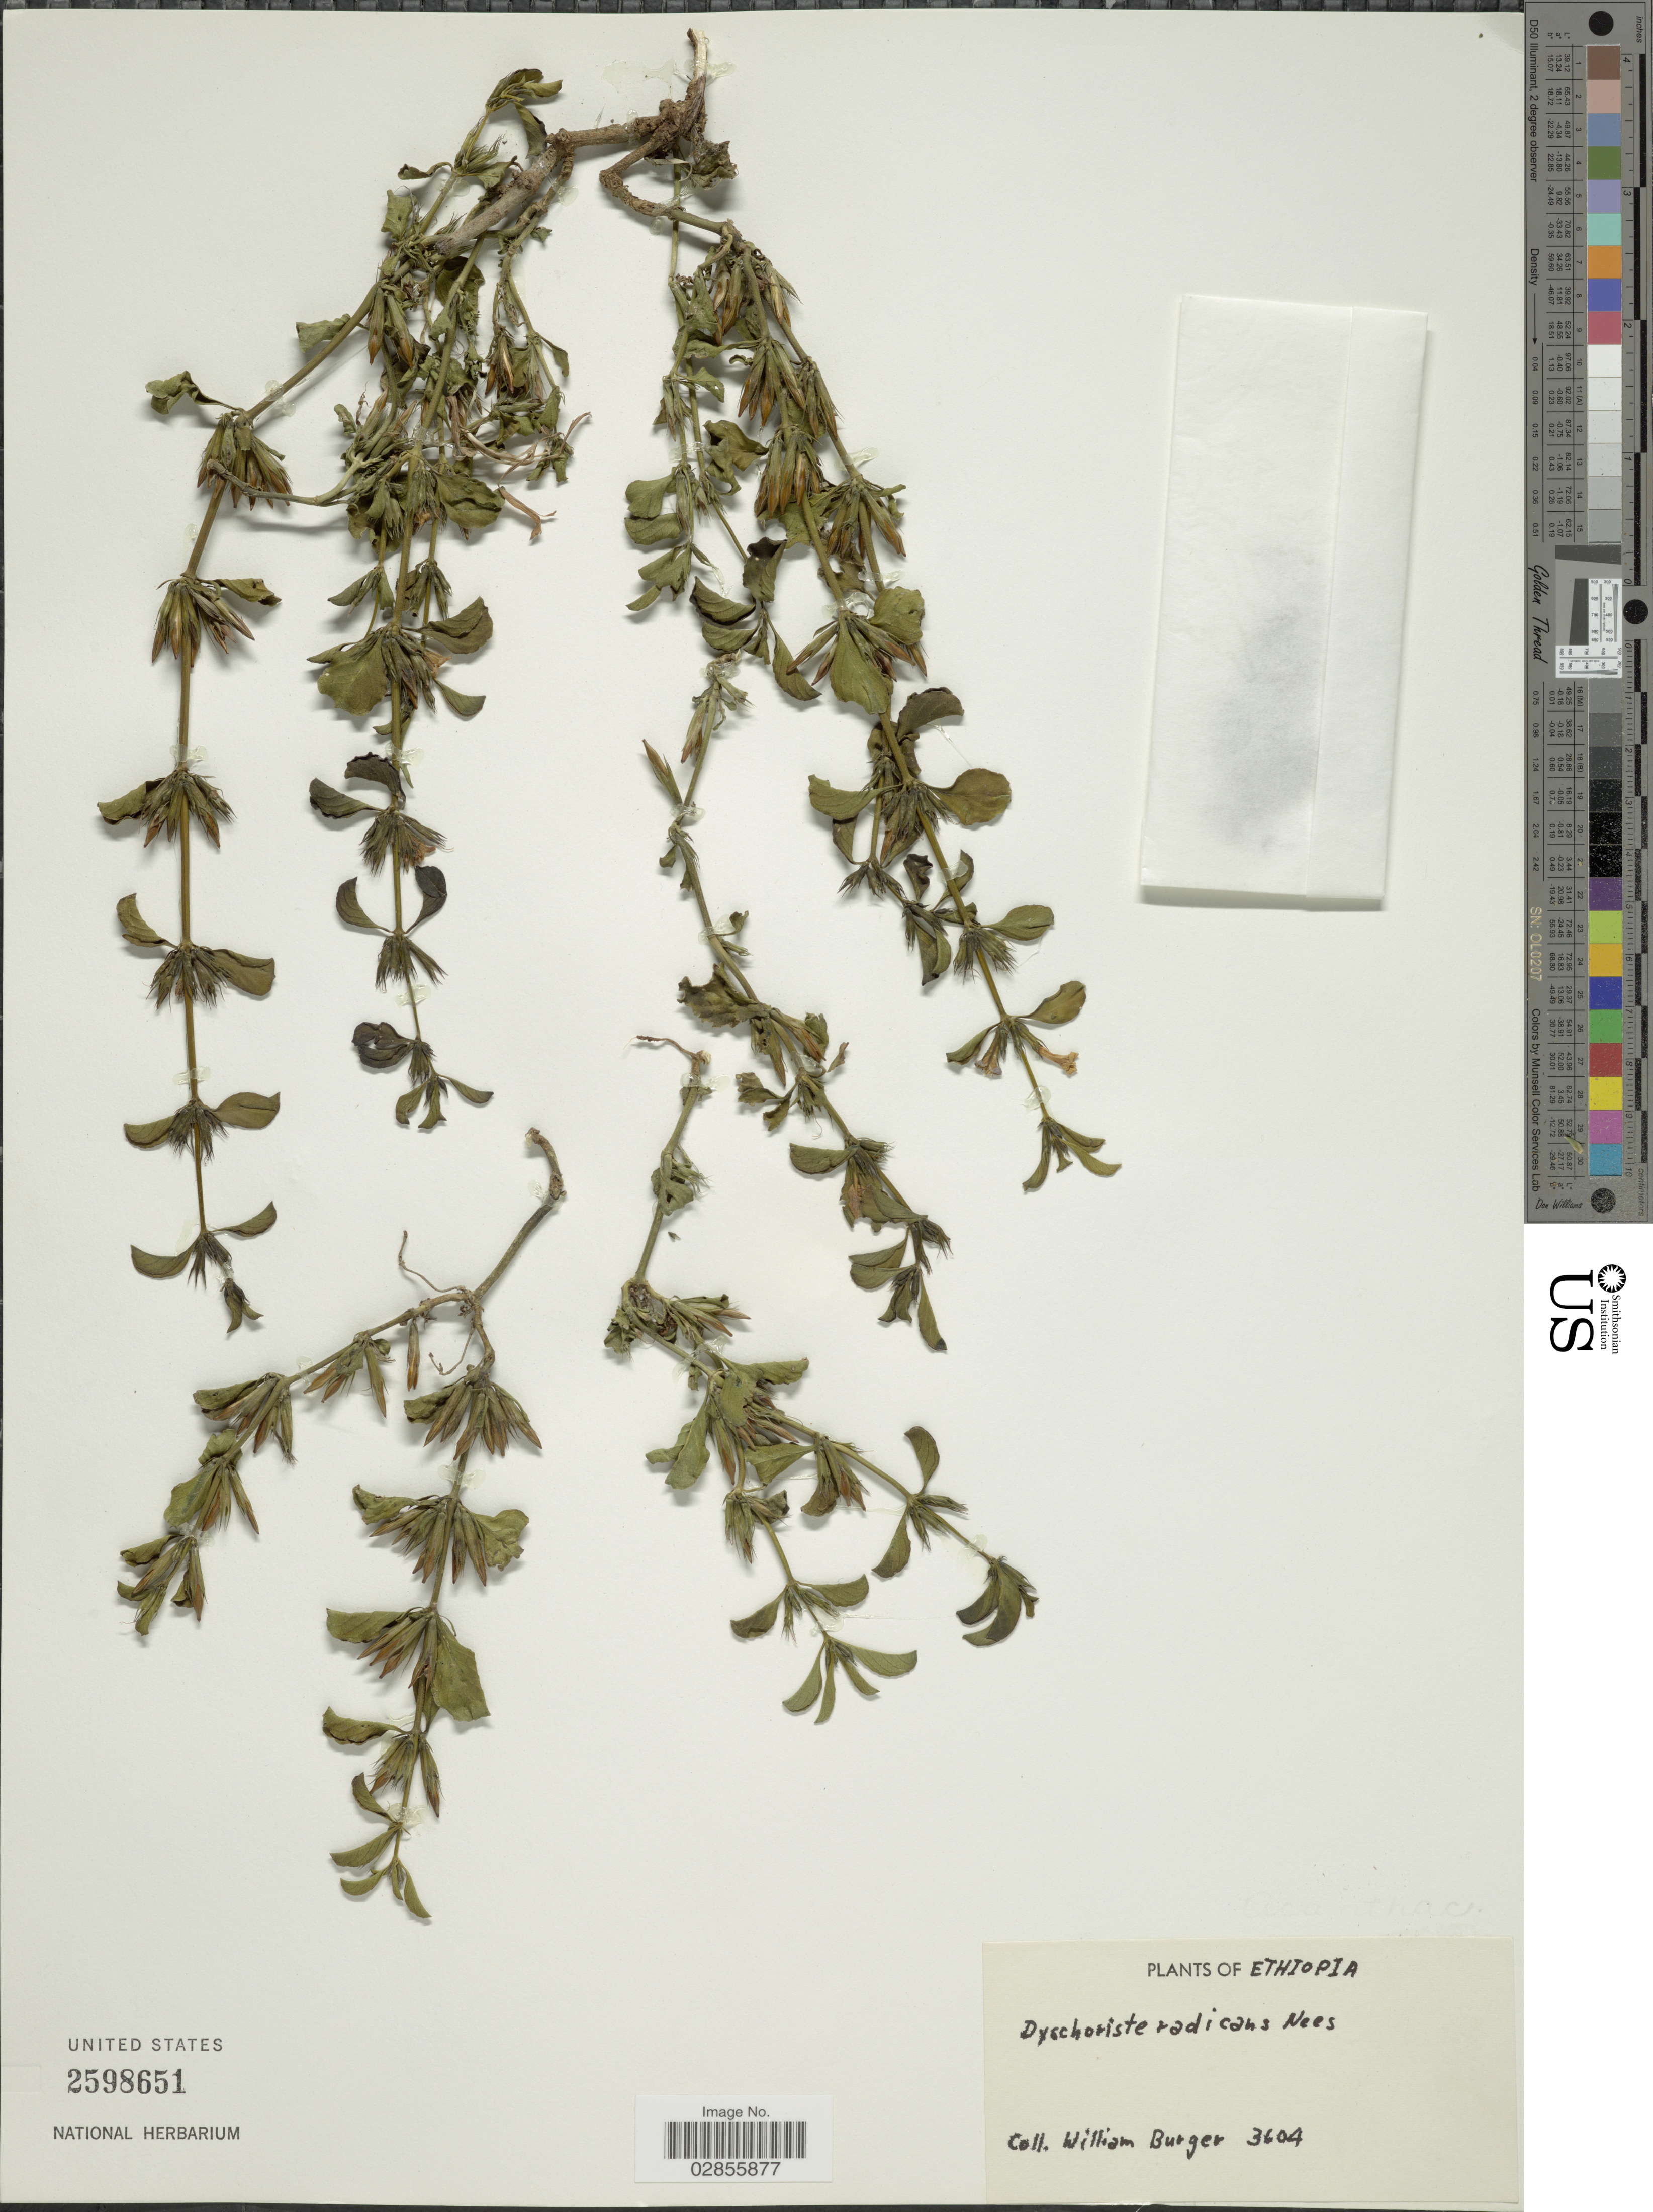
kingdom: Plantae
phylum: Tracheophyta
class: Magnoliopsida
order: Lamiales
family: Acanthaceae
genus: Dyschoriste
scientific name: Dyschoriste radicans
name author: (Hochst. ex A. Rich.) Nees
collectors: W. Burger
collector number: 3604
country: Ethiopia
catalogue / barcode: US 2598651